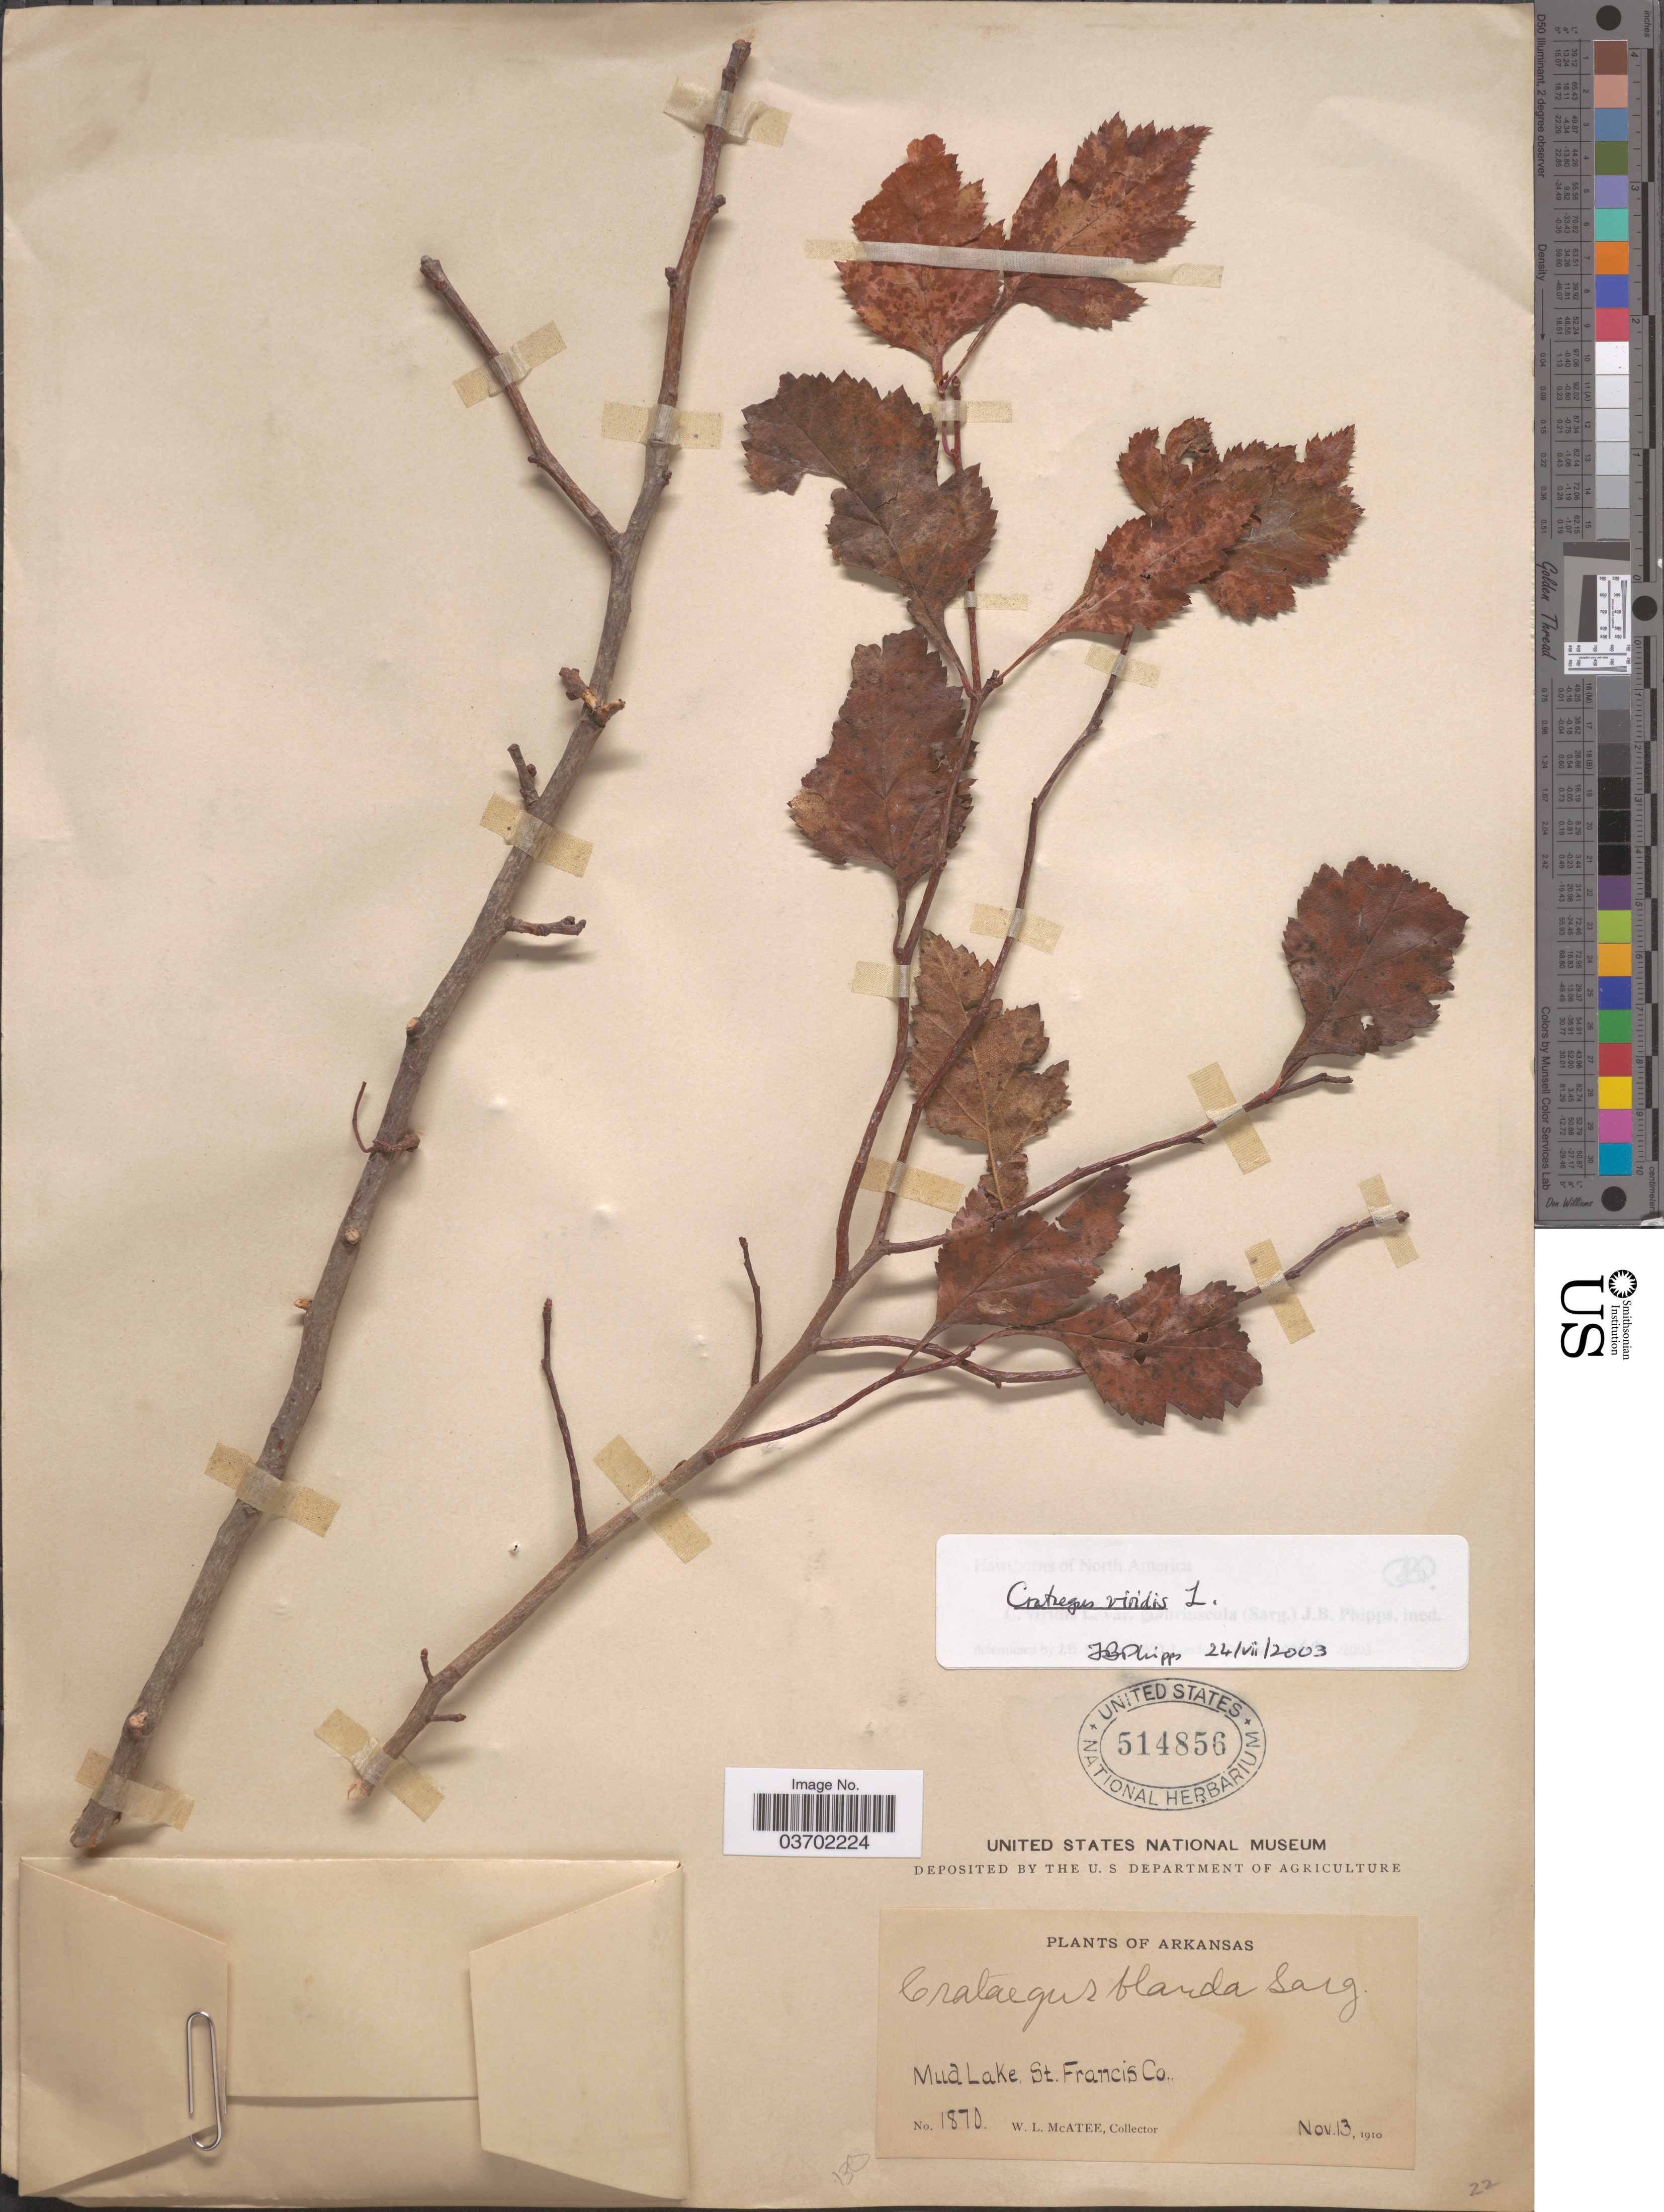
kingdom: Plantae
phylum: Tracheophyta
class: Magnoliopsida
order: Rosales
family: Rosaceae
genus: Crataegus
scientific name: Crataegus viridis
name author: L.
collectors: W. McAtee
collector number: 1870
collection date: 1910-11-13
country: United States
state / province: Arkansas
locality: Mud Lake, St. Francis Co.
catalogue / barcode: US 514856